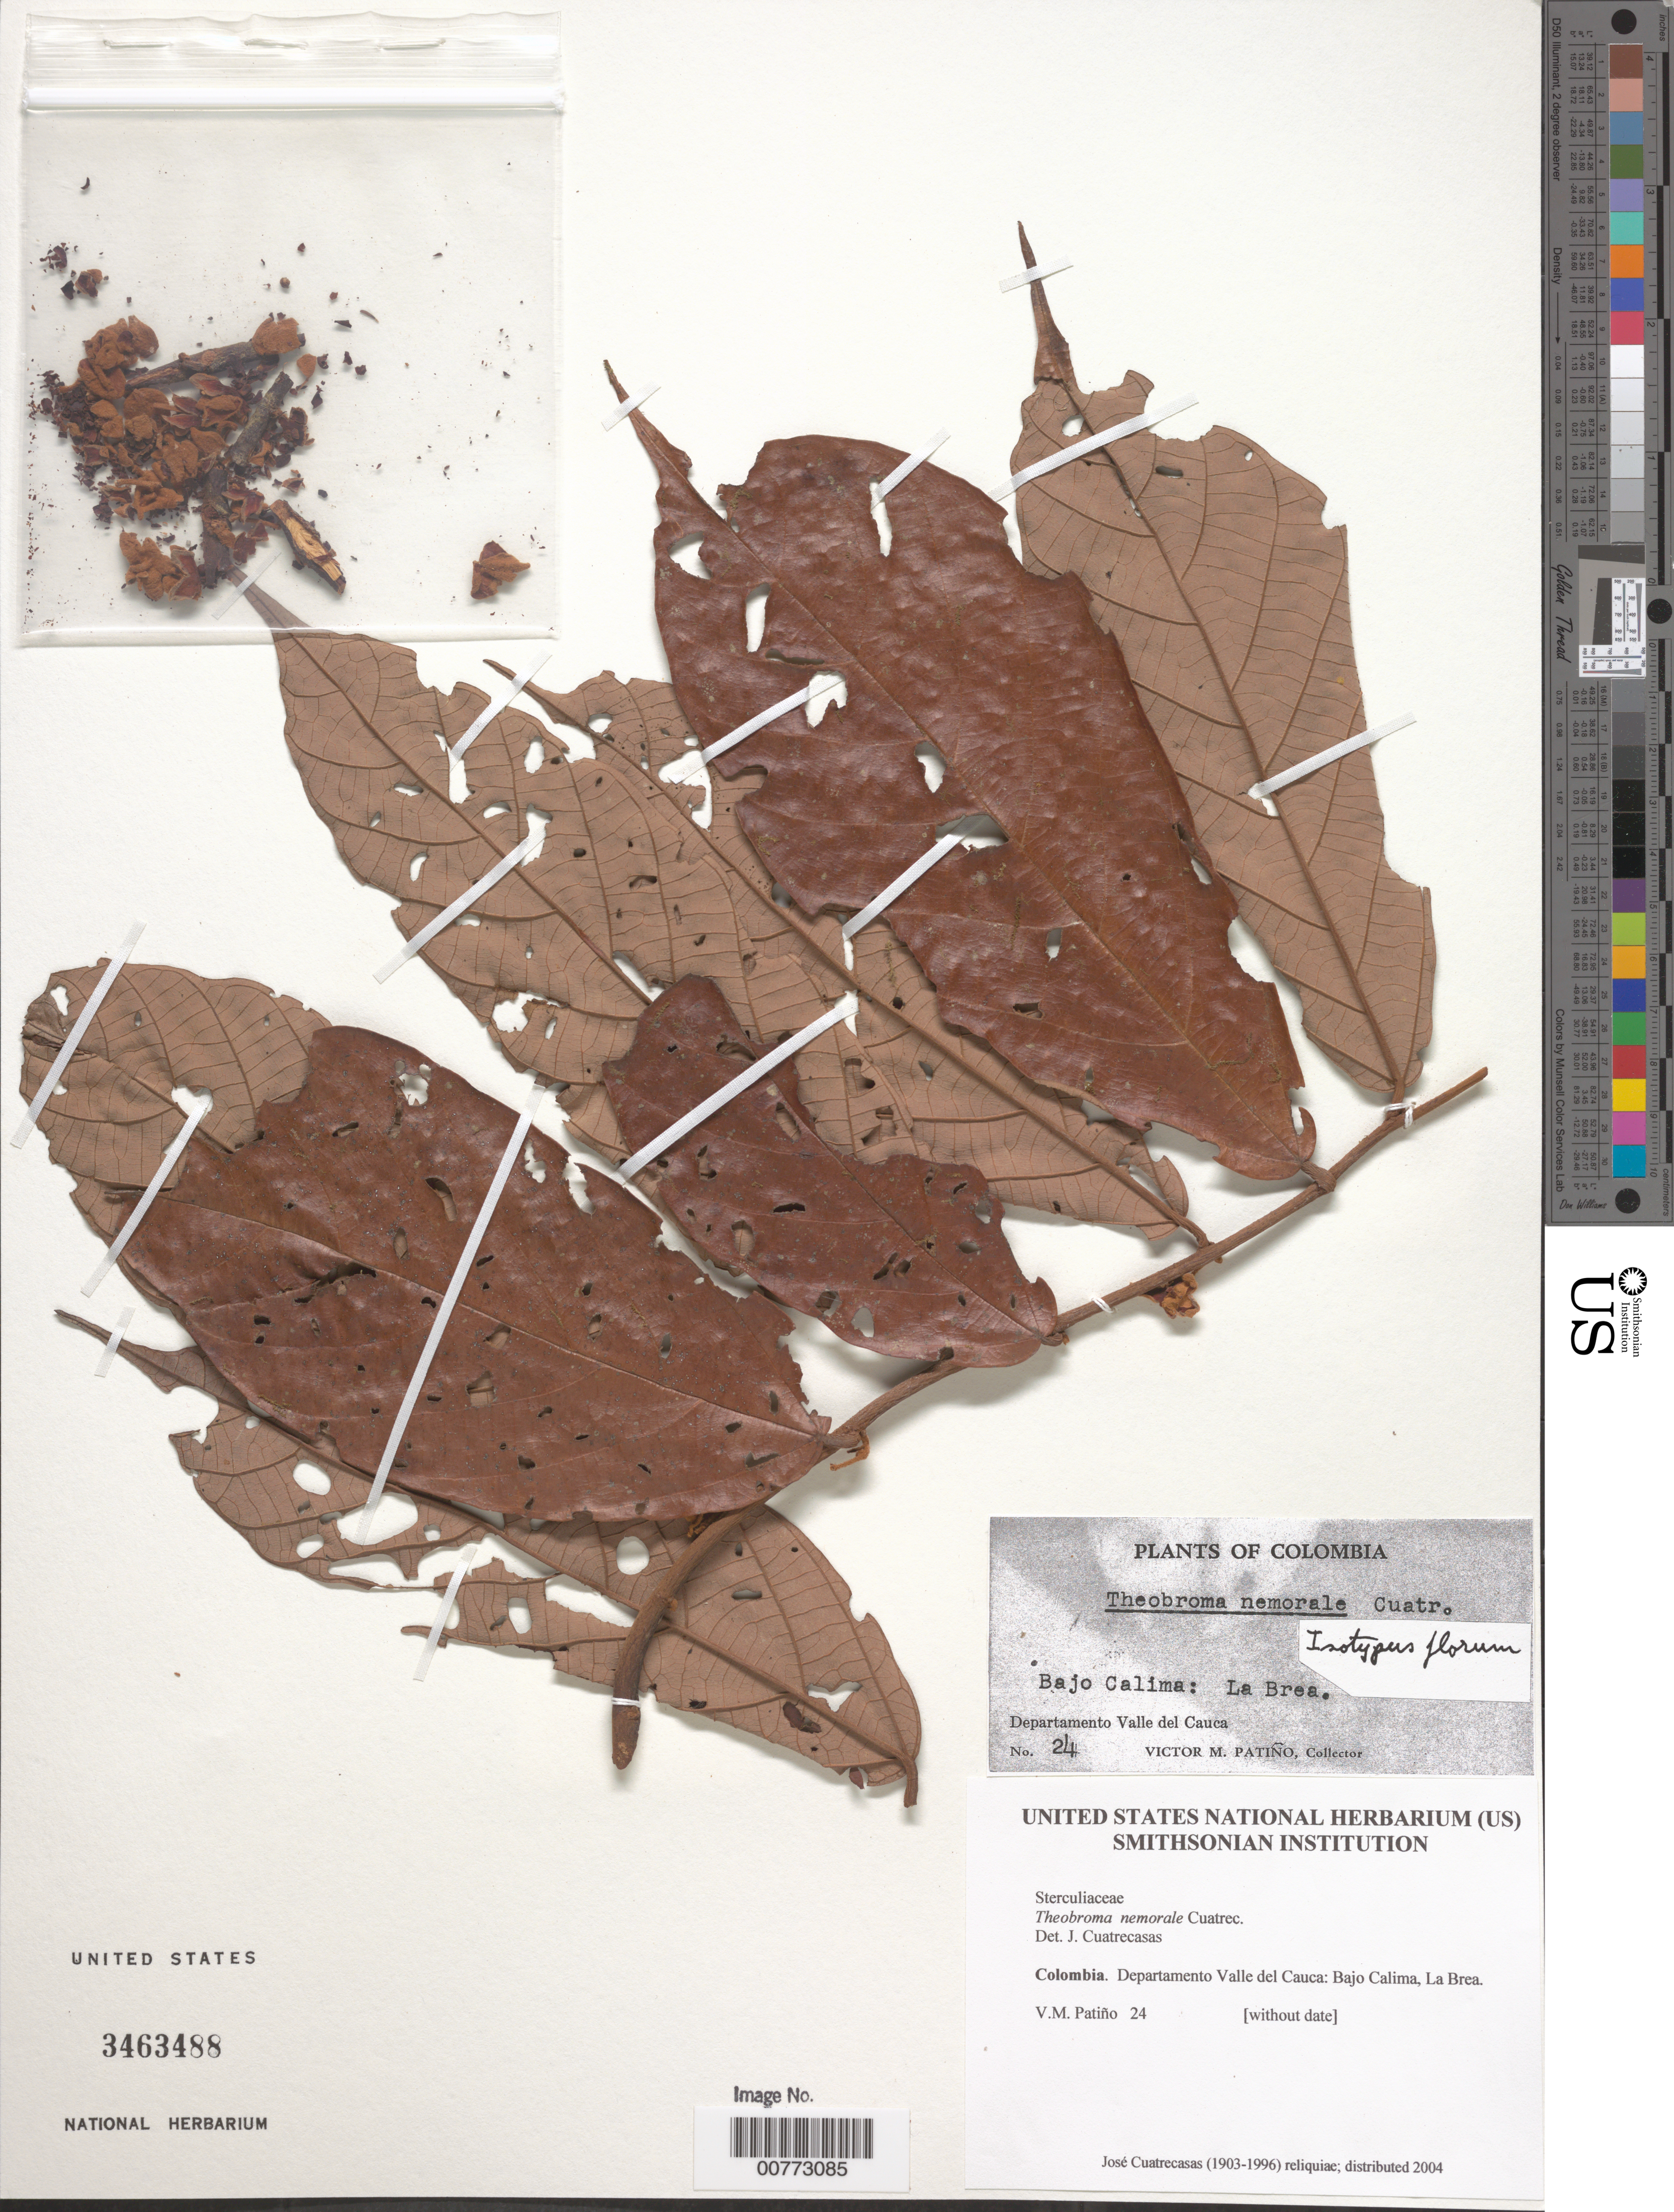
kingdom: Plantae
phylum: Tracheophyta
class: Magnoliopsida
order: Malvales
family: Malvaceae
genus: Theobroma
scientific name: Theobroma nemorale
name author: Cuatrec.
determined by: Cuatrecasas, J.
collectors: V. M. Patiño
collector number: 24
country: Colombia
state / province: Valle del Cauca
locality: Bajo Calima, La Brea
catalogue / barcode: US 3463488